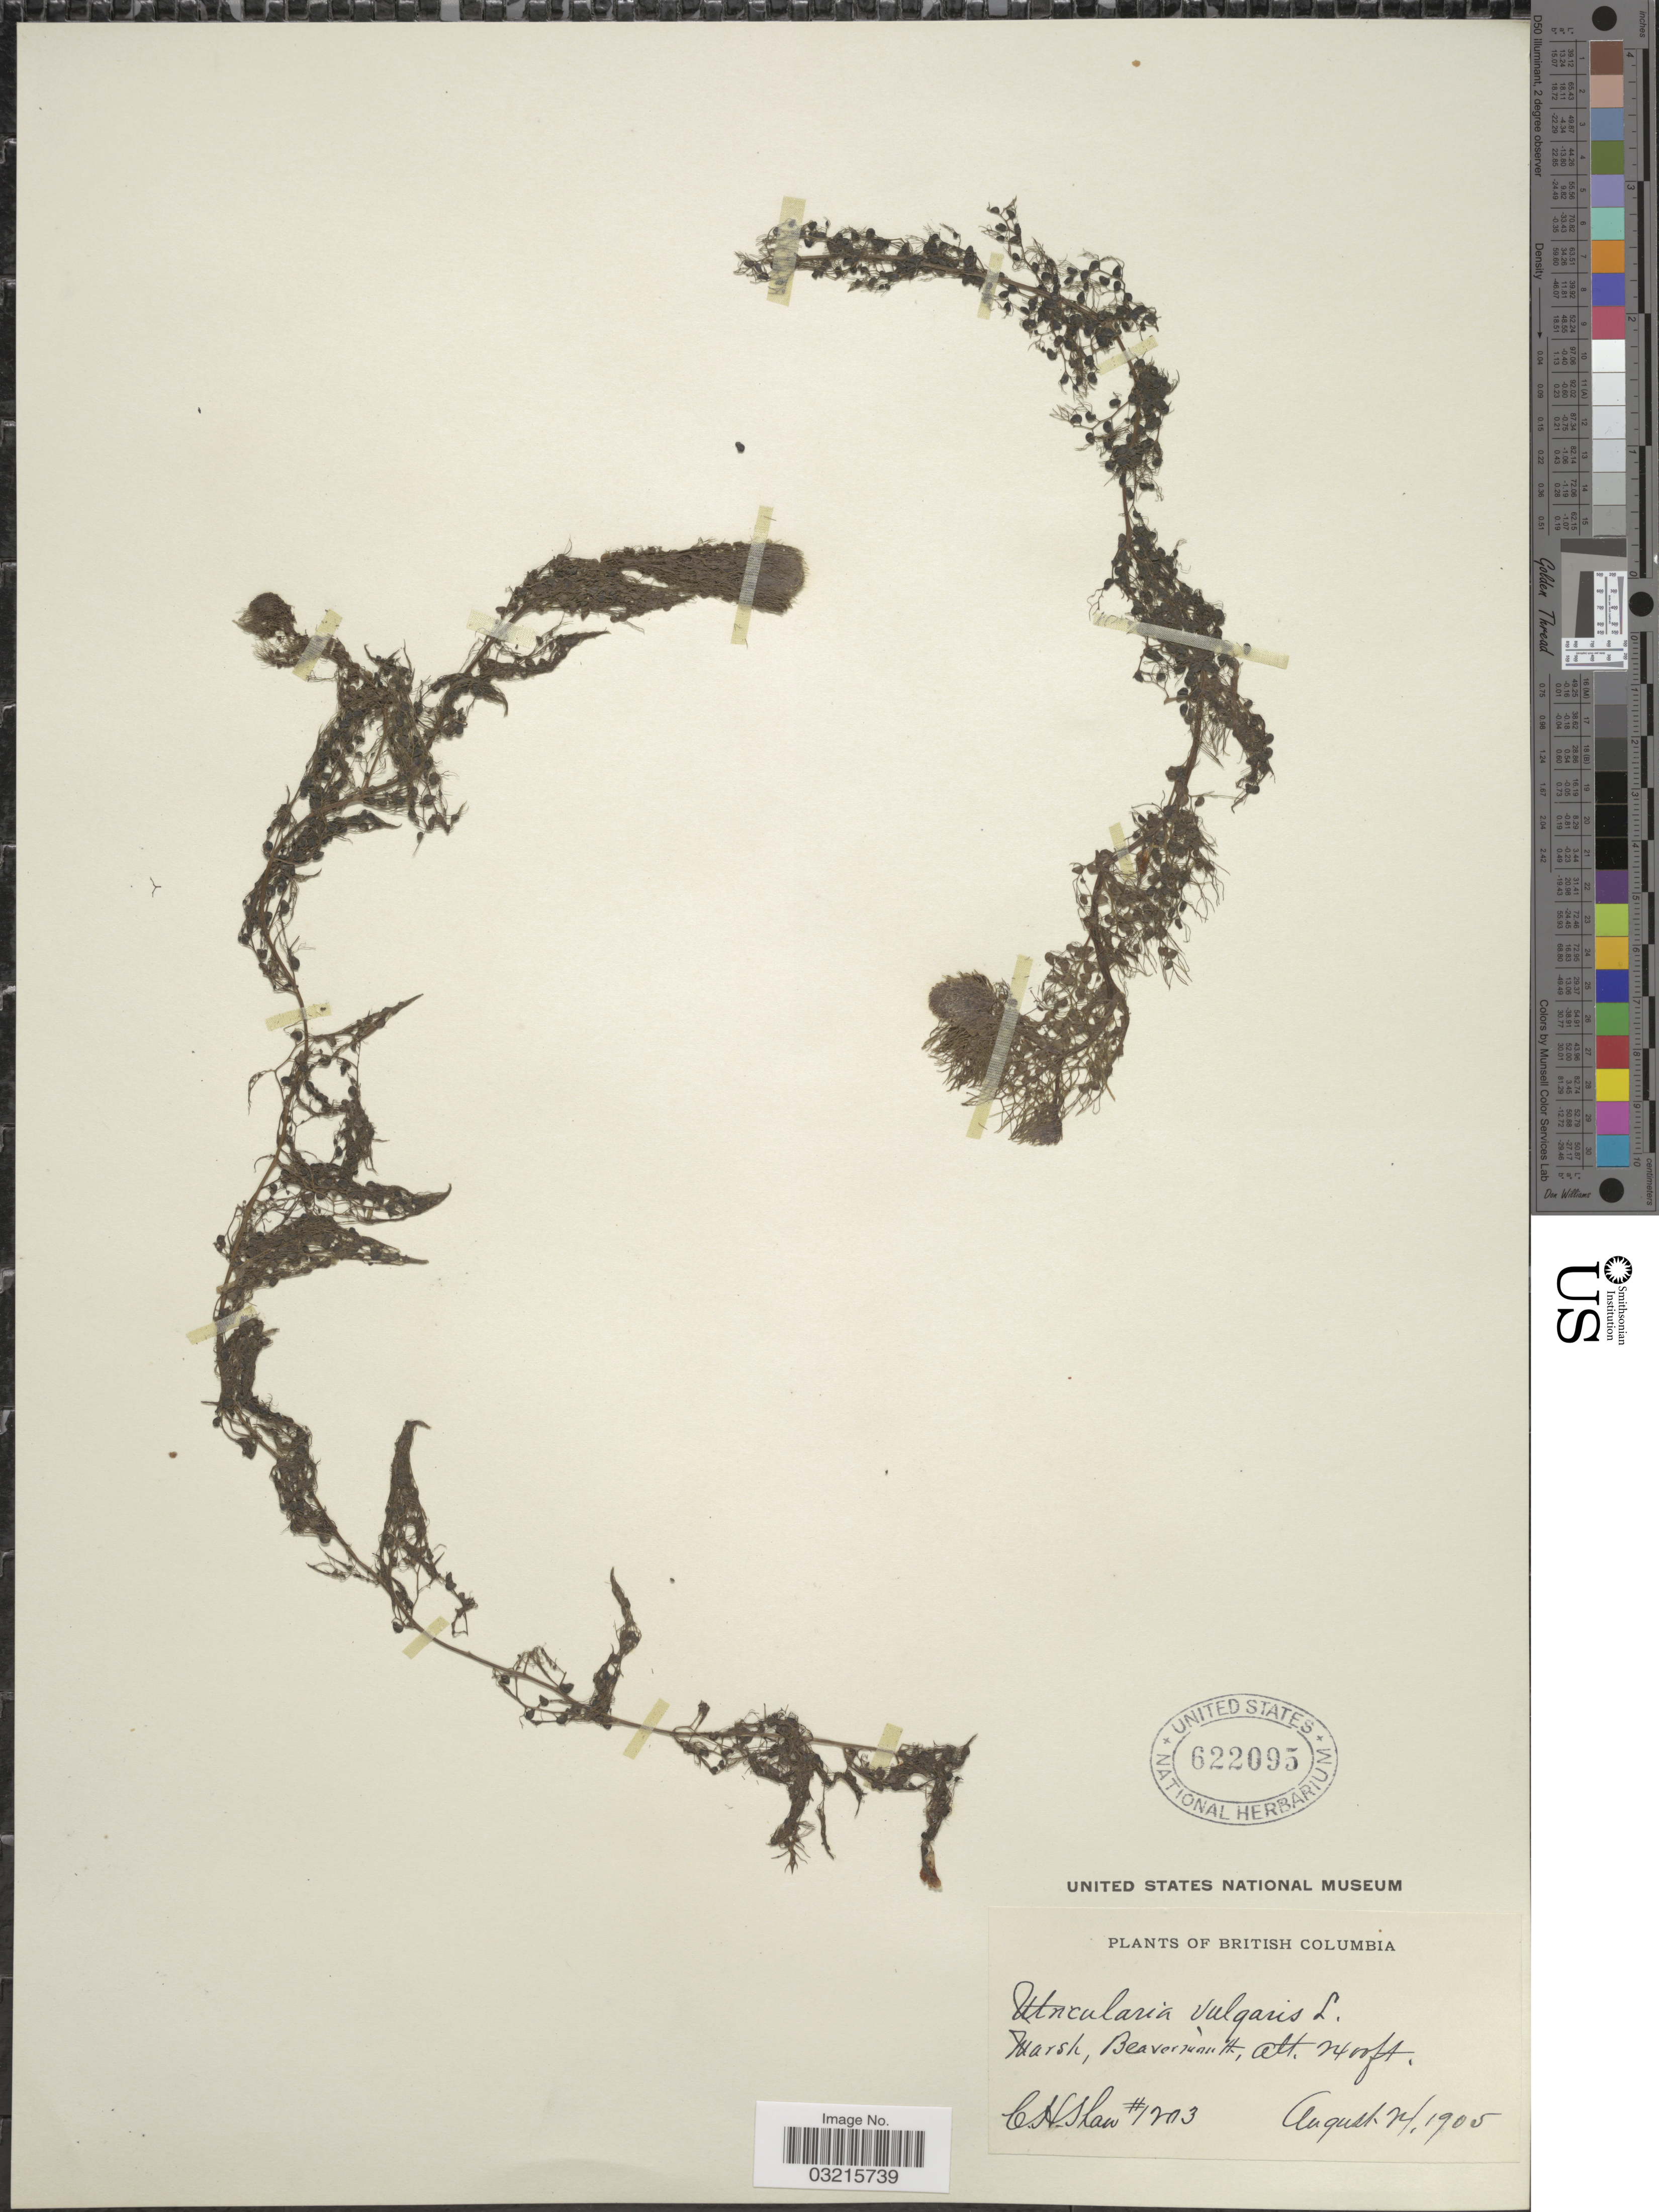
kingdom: Plantae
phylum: Tracheophyta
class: Magnoliopsida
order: Lamiales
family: Lentibulariaceae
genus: Utricularia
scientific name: Utricularia vulgaris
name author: L.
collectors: C. H. Shaw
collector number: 1203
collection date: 1905-08-21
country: Canada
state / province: British Columbia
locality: Beavermouth.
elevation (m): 732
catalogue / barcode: US 622095